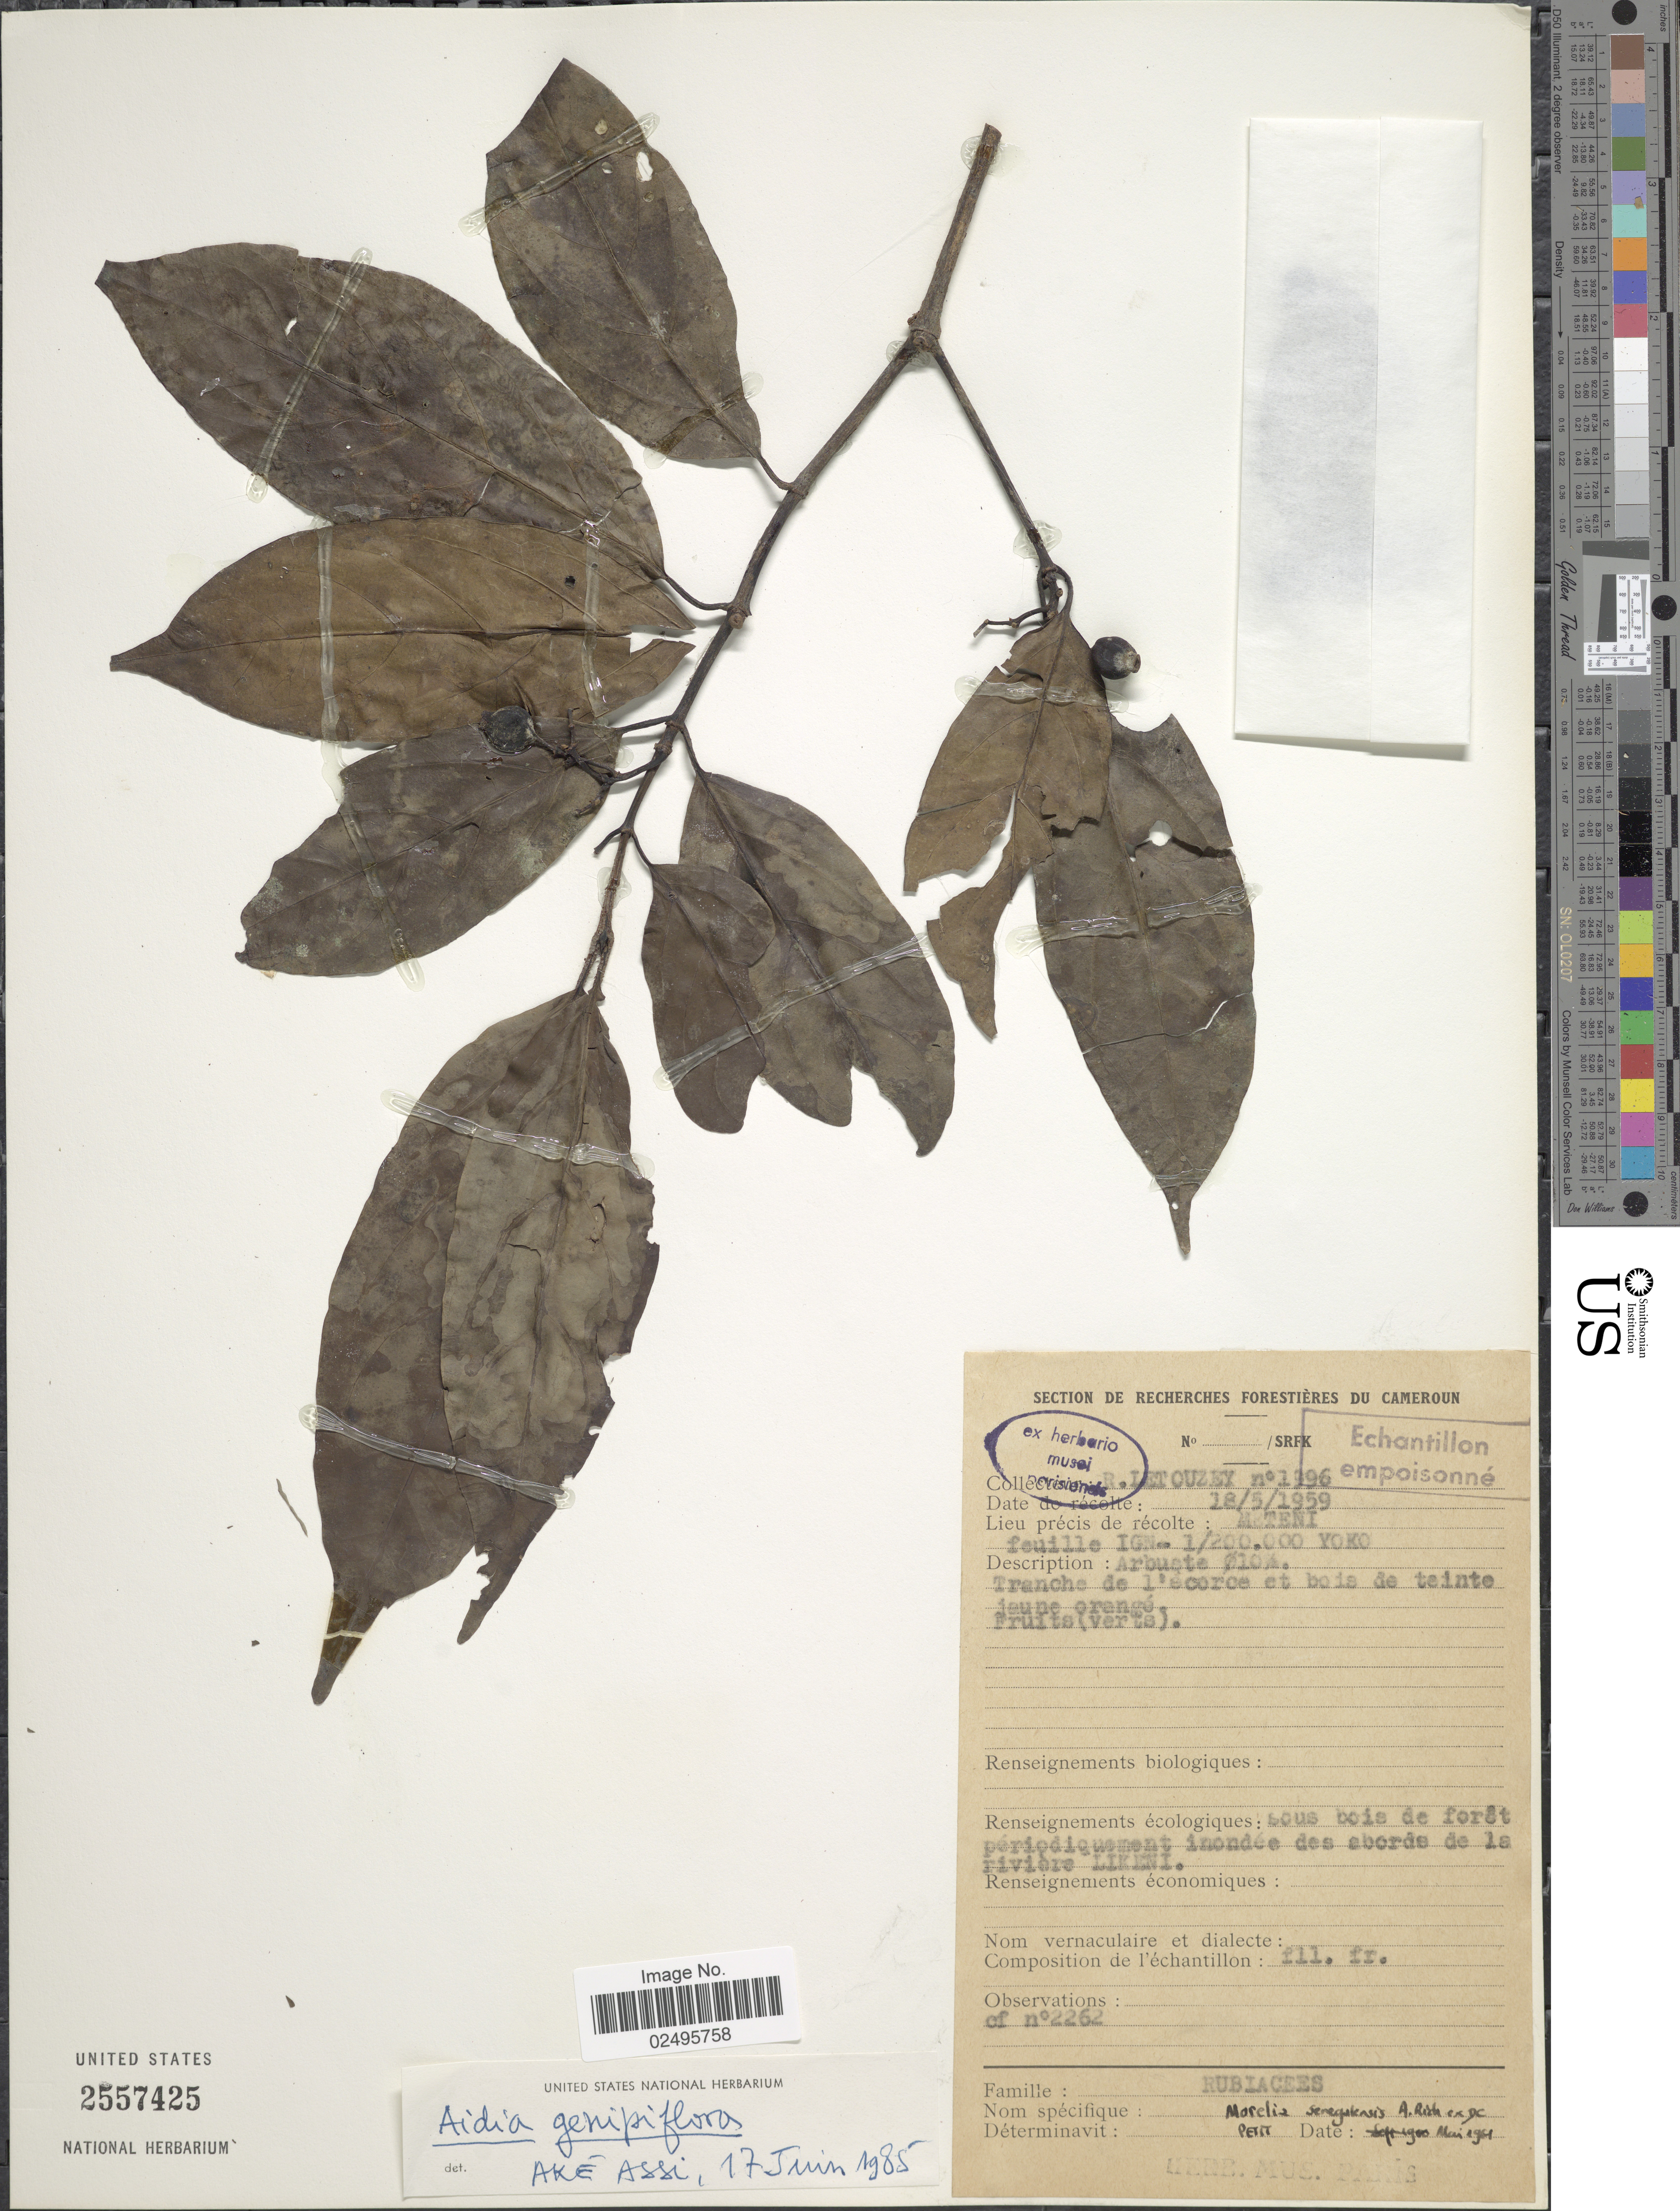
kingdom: Plantae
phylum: Tracheophyta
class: Magnoliopsida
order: Gentianales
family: Rubiaceae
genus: Aidia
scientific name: Aidia genipiflora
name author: (DC.) Dandy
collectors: R. Letouzey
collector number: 1996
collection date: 1959-05-18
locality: Meteni. feuille IGN-1-200.000 Yoko. sous bois de forêt périodiquement inondée des aborde rivière likeni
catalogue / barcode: US 2557425